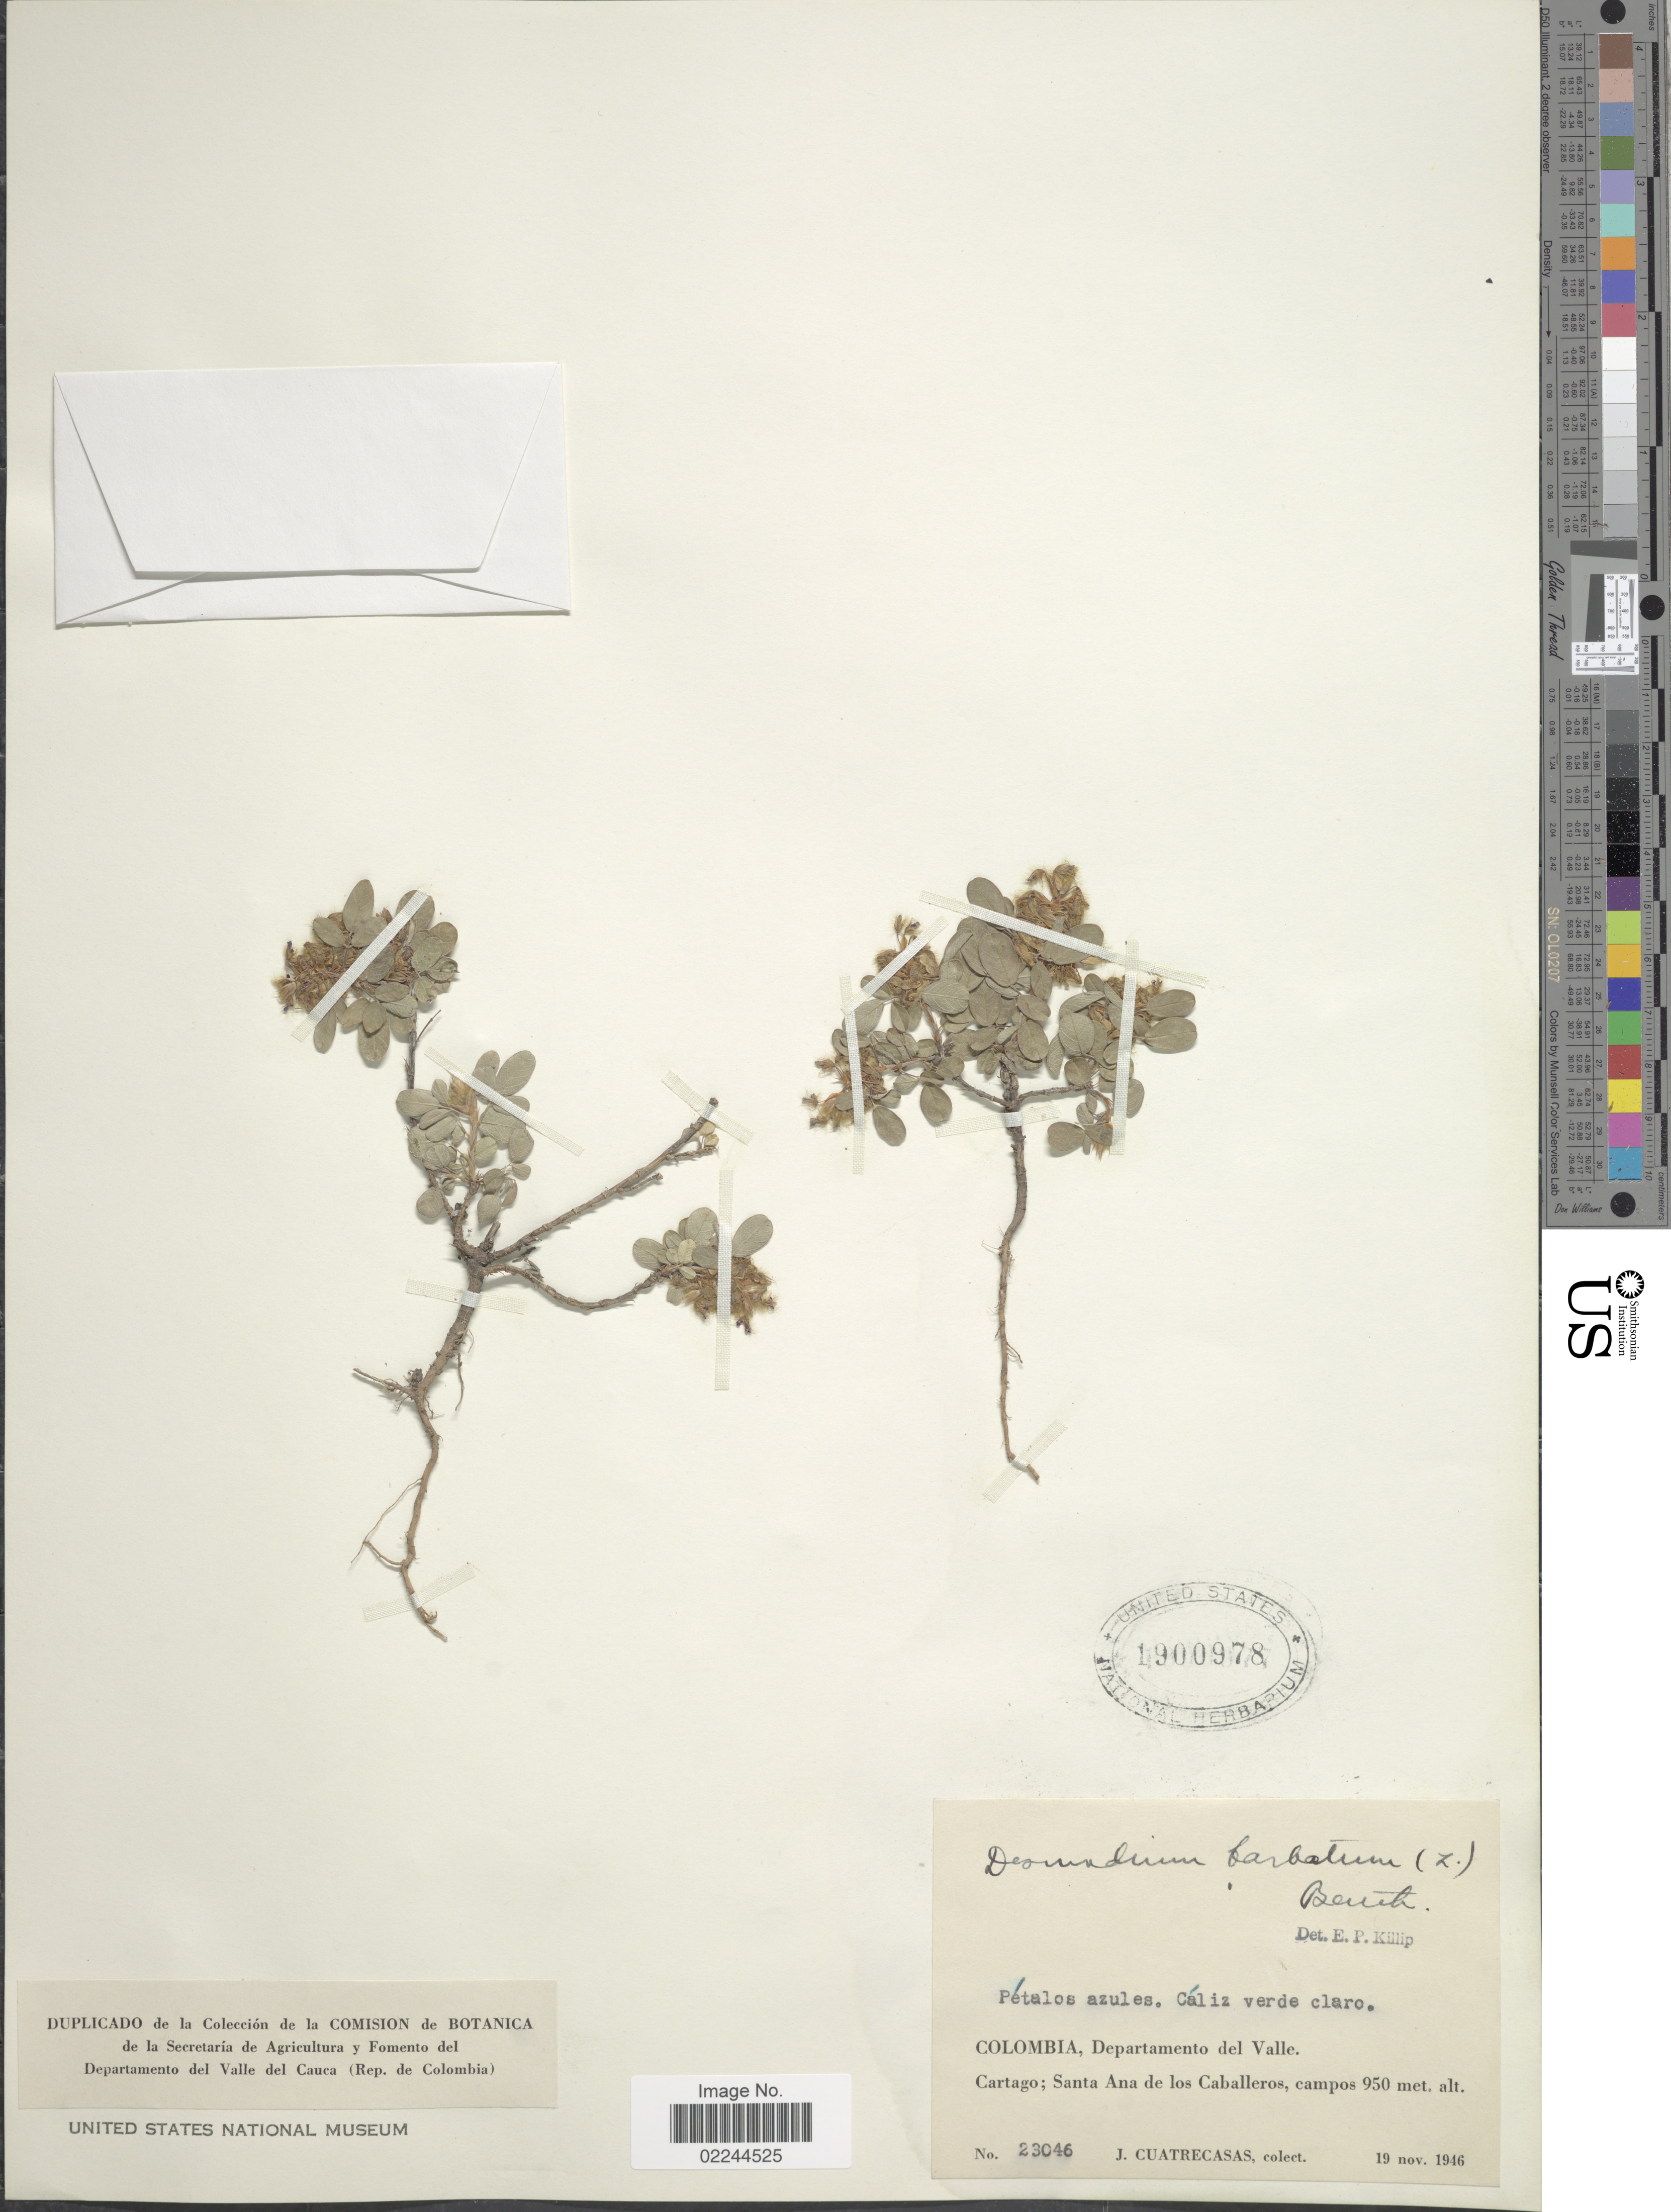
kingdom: Plantae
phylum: Tracheophyta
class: Magnoliopsida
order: Fabales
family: Fabaceae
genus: Grona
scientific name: Grona barbata var. barbata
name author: (L.) H. Ohashi & K. Ohashi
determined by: Strong, Mark T., (BOT), Smithsonian Institution - National Museum of Natural History (UNITED STATES)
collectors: J. Cuatrecasas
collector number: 23046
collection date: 1946-11-19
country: Colombia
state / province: Valle del Cauca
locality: Departamento del Valle. Cartago; Santa Ana de los caballeros, campos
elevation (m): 950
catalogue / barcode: US 1900978